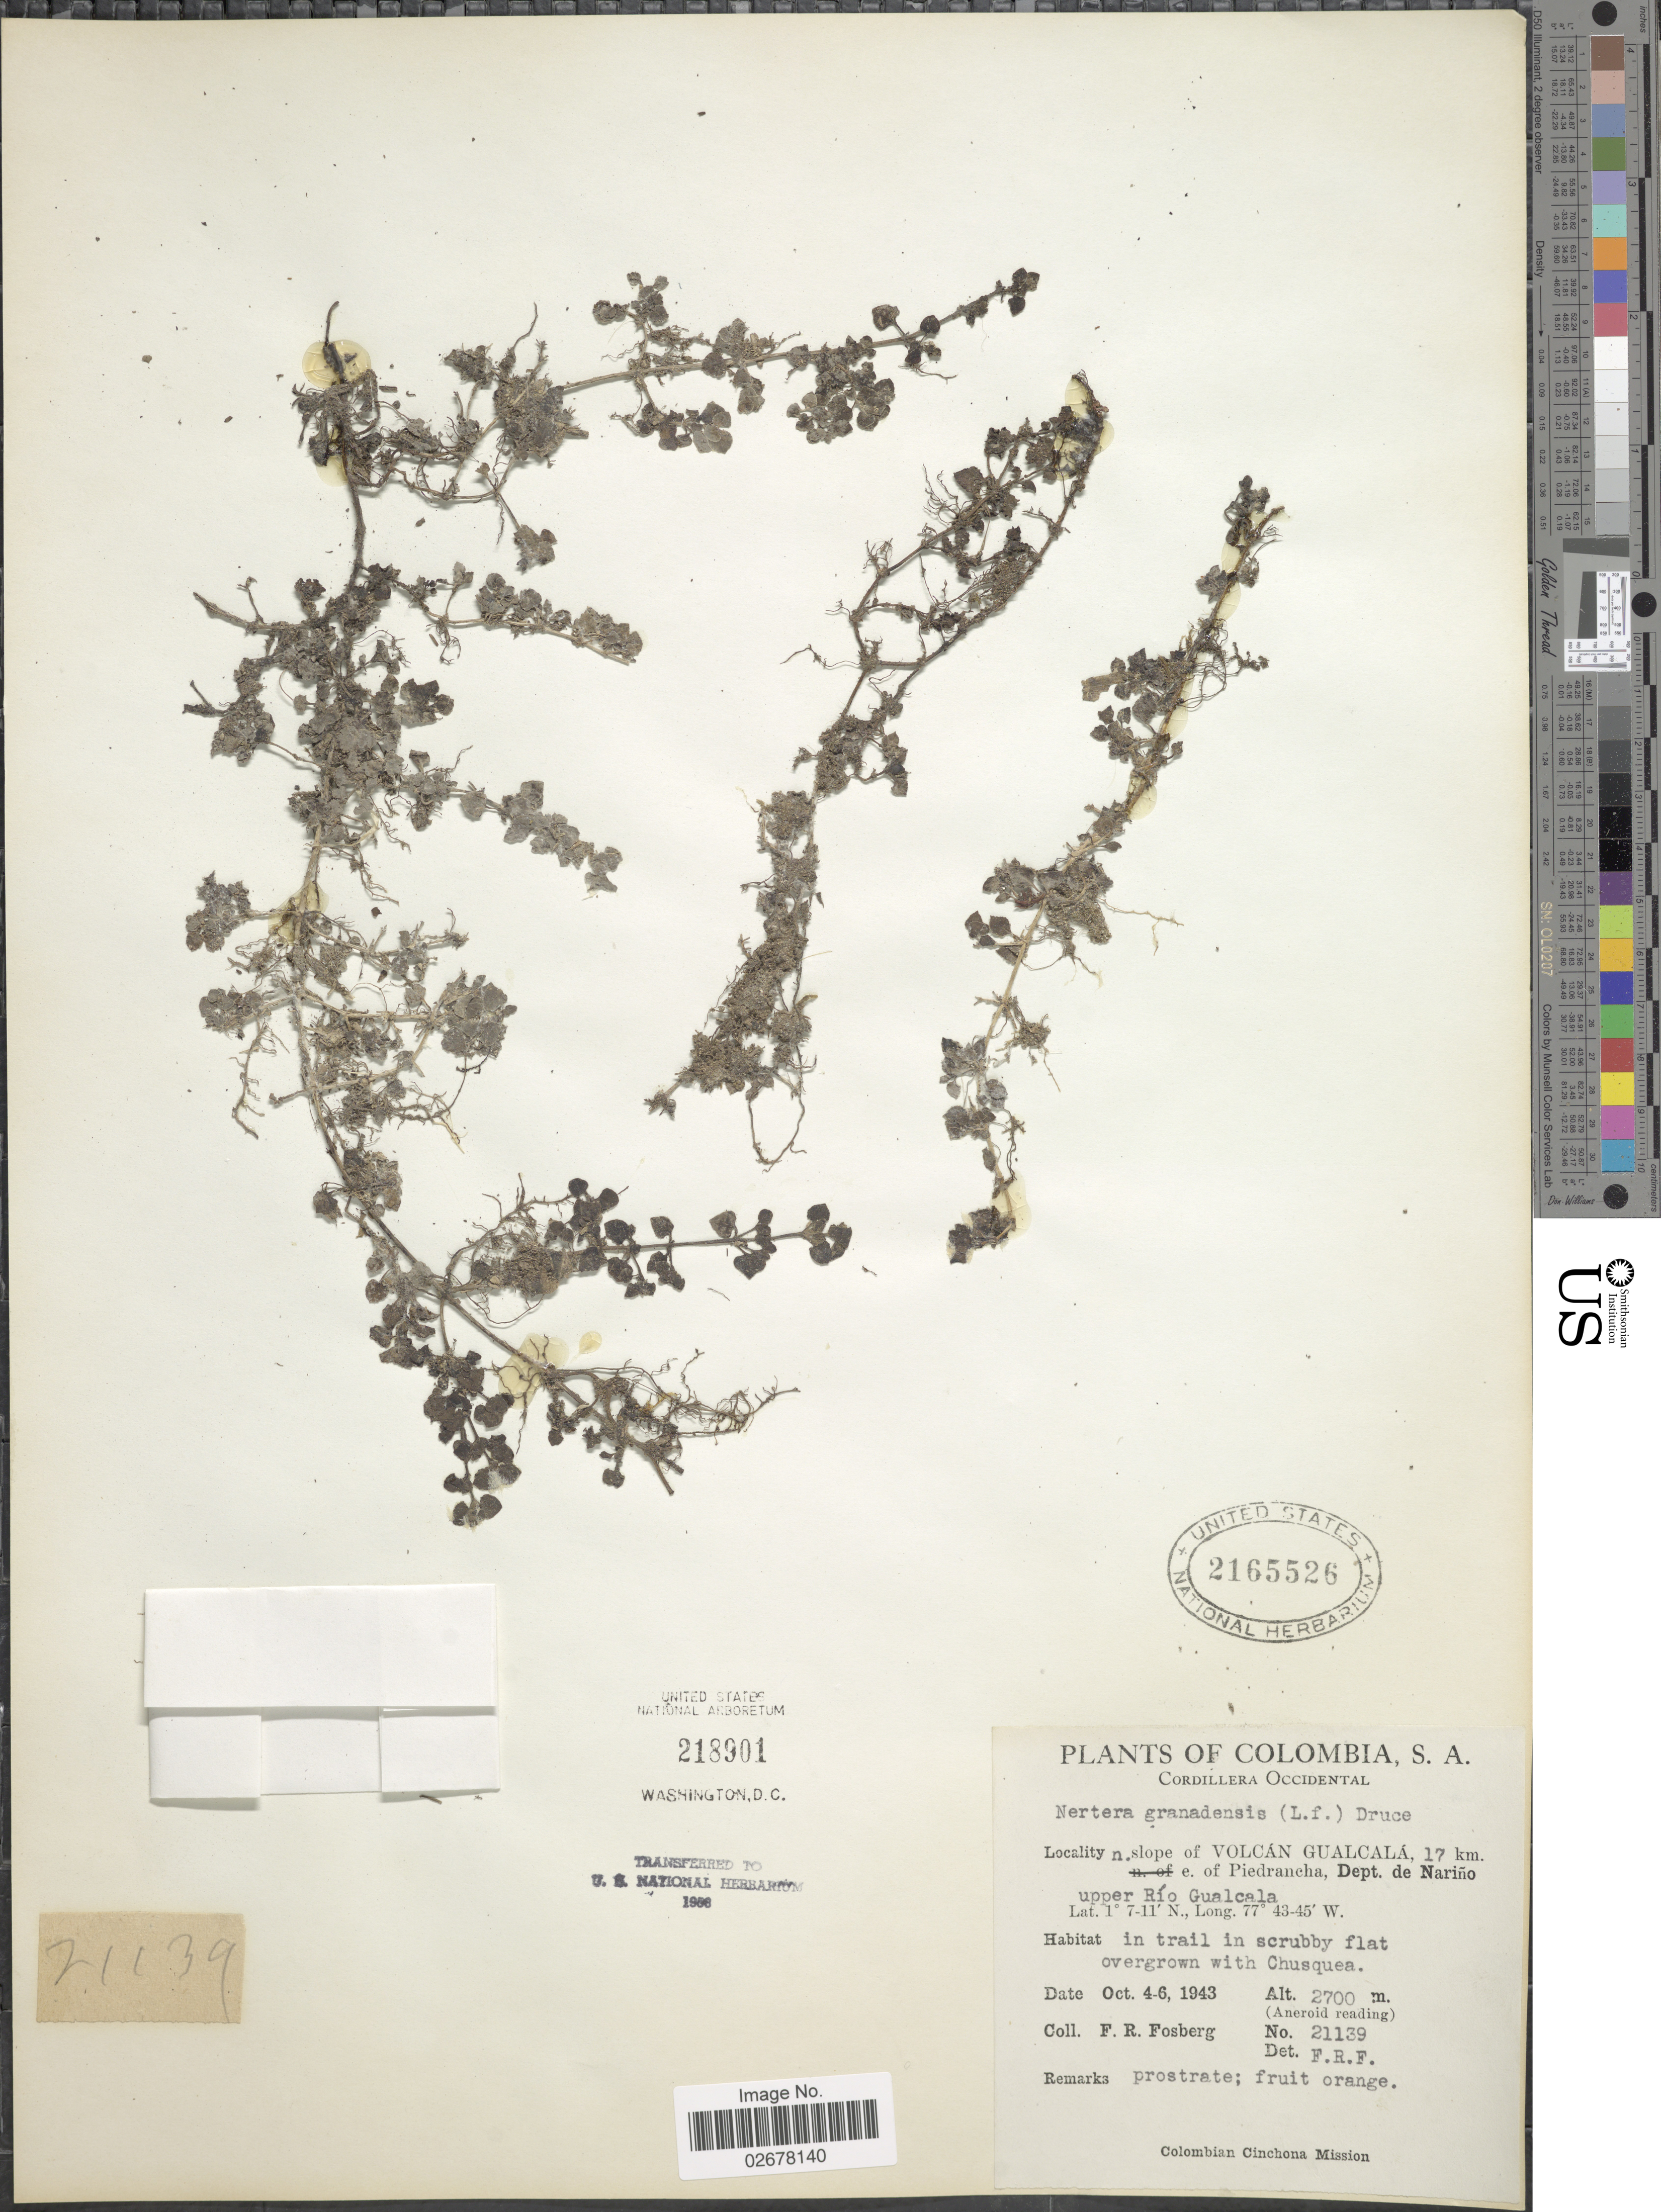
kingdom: Plantae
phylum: Tracheophyta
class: Magnoliopsida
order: Gentianales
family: Rubiaceae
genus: Nertera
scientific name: Nertera depressa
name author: Banks & Sol. ex Gaertn.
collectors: F. R. Fosberg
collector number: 21139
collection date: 1943-10-04/1943-10-06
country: Colombia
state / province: Nariño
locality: Cordillera Occidental, n. slope of Volcán Gualcalá, 17 km e. of Piedrancha, Dept. de Nariño upper Río Gualcal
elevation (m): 2700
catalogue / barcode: US 2165526